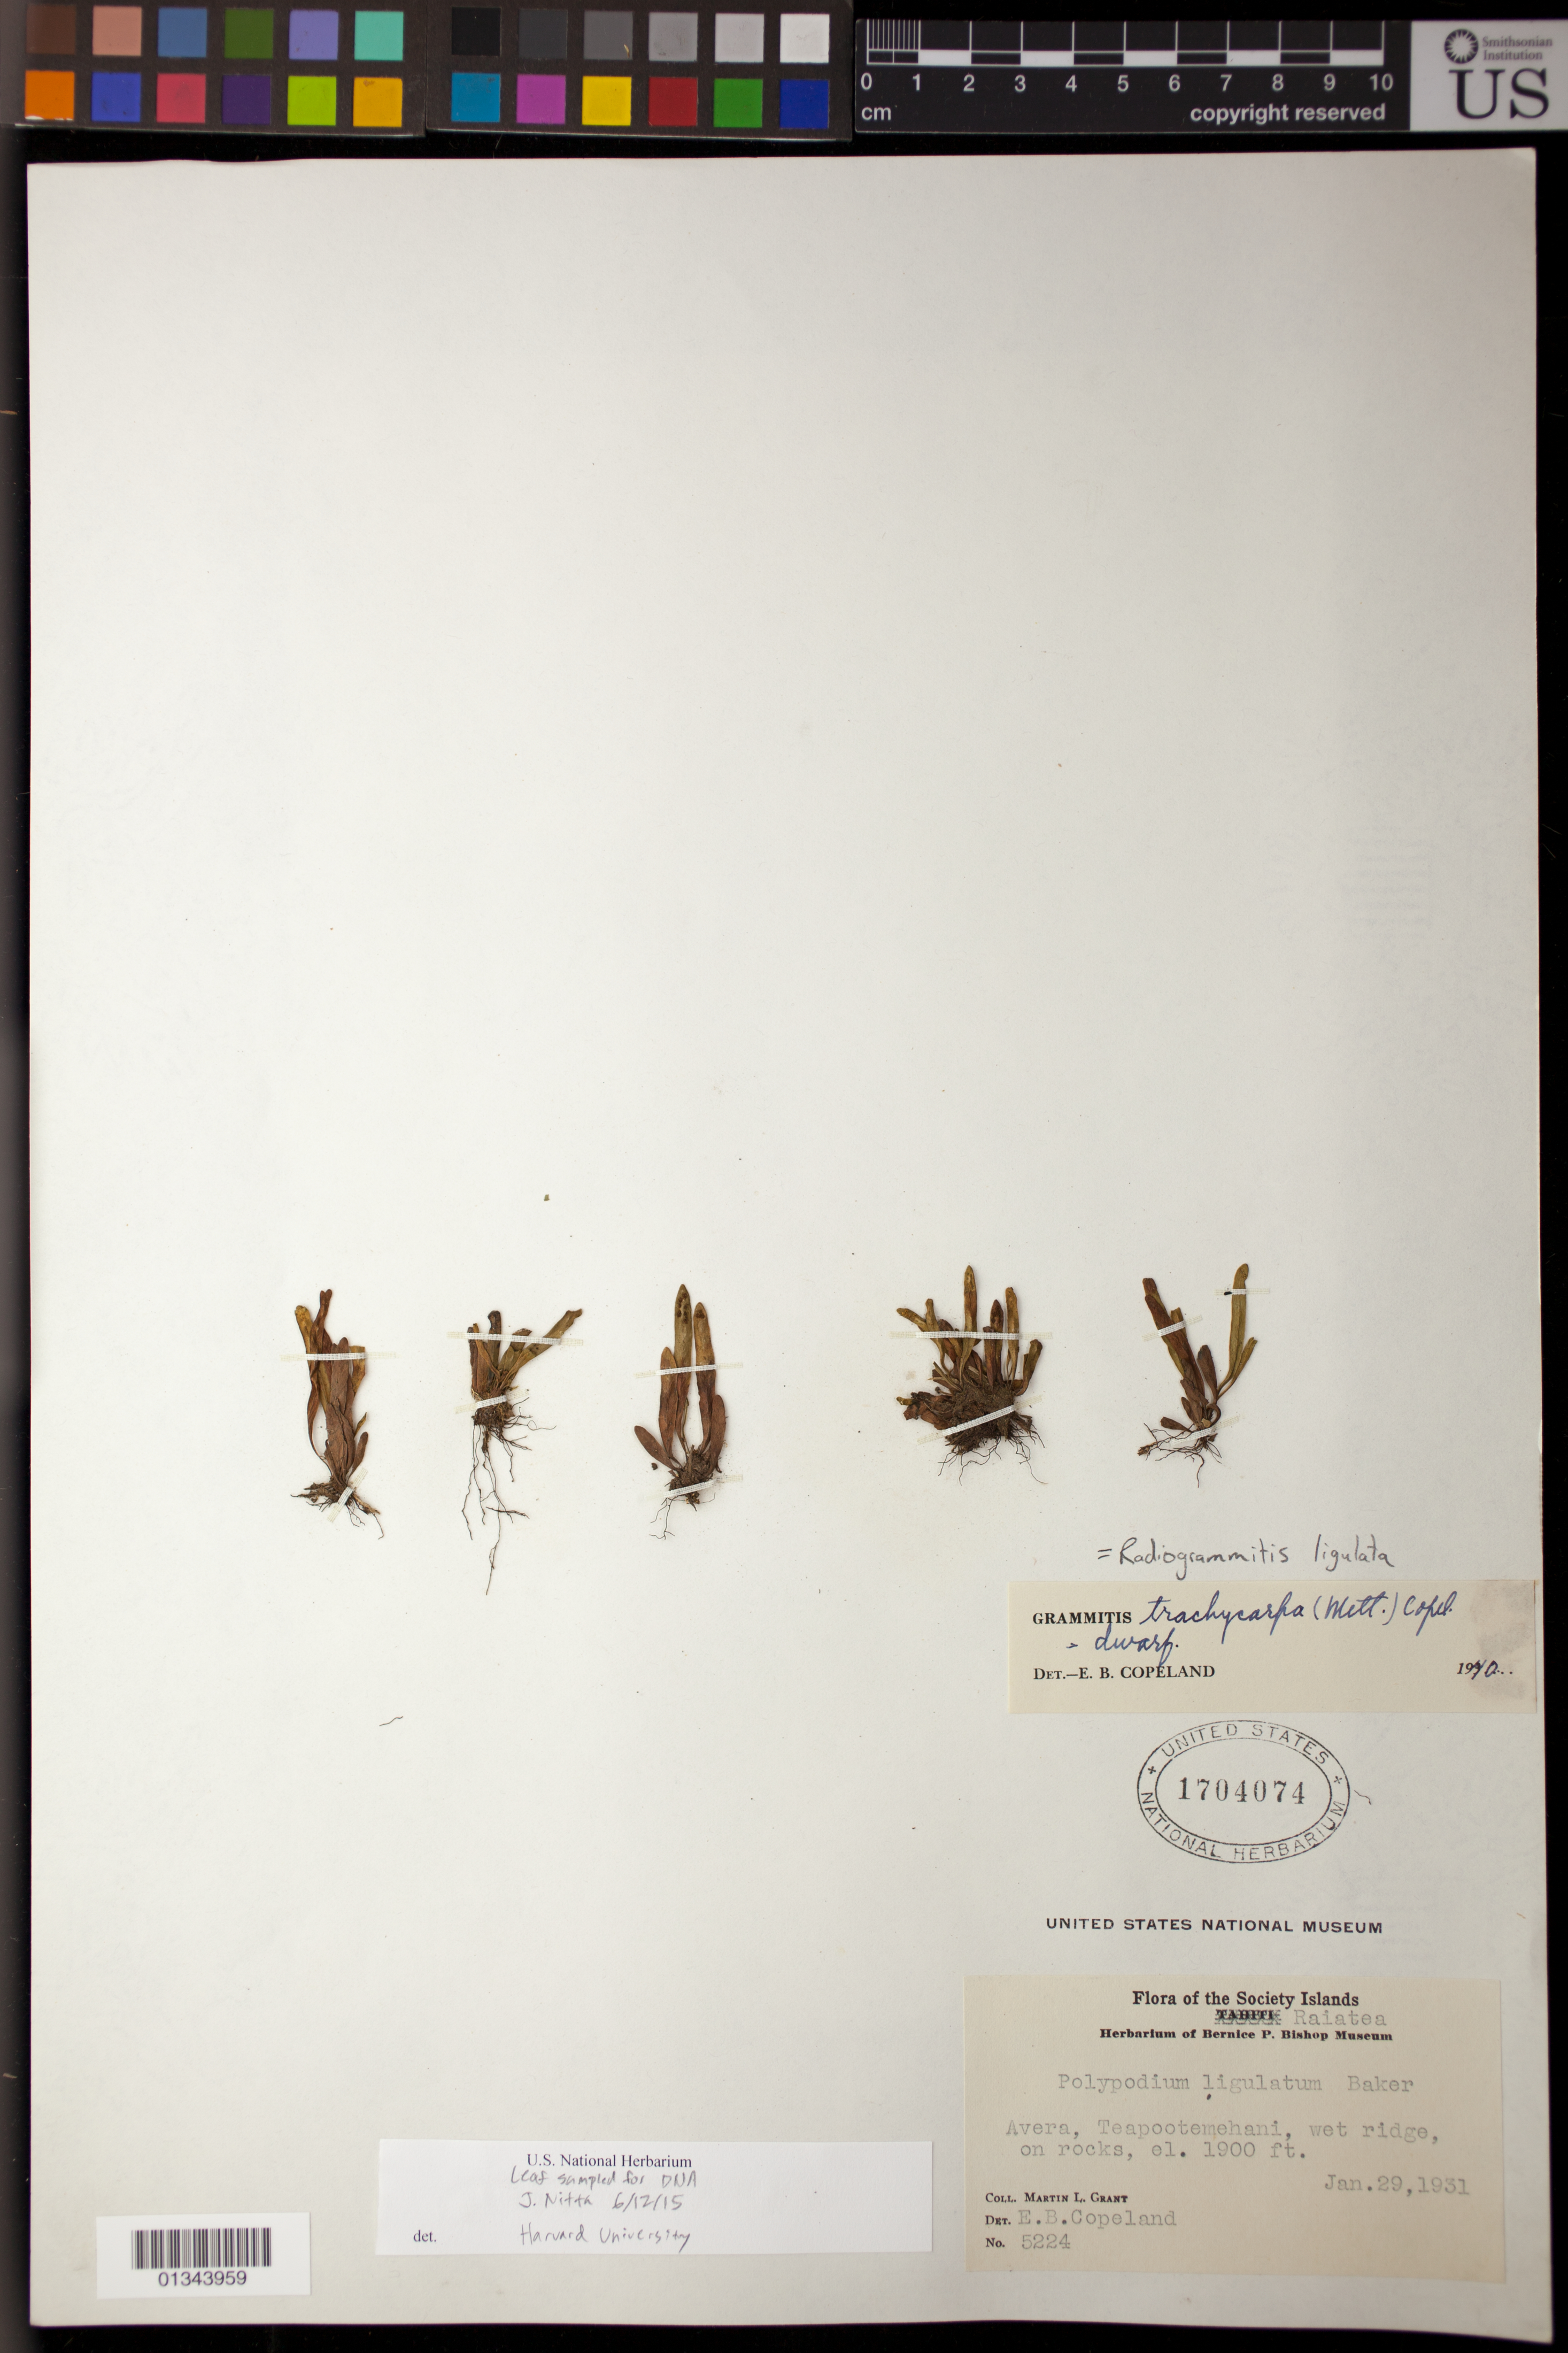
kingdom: Plantae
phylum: Tracheophyta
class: Polypodiopsida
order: Polypodiales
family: Polypodiaceae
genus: Radiogrammitis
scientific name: Radiogrammitis ligulata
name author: (Baker) Parris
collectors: M. L. Grant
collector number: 5224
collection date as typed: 29 Jan 1931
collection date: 1931-01-29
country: French Polynesia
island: Raiatea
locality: Raiatea, Avera, Teapootemehani.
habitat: Wet ridge, on rocks.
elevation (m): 579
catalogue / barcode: US 1704074